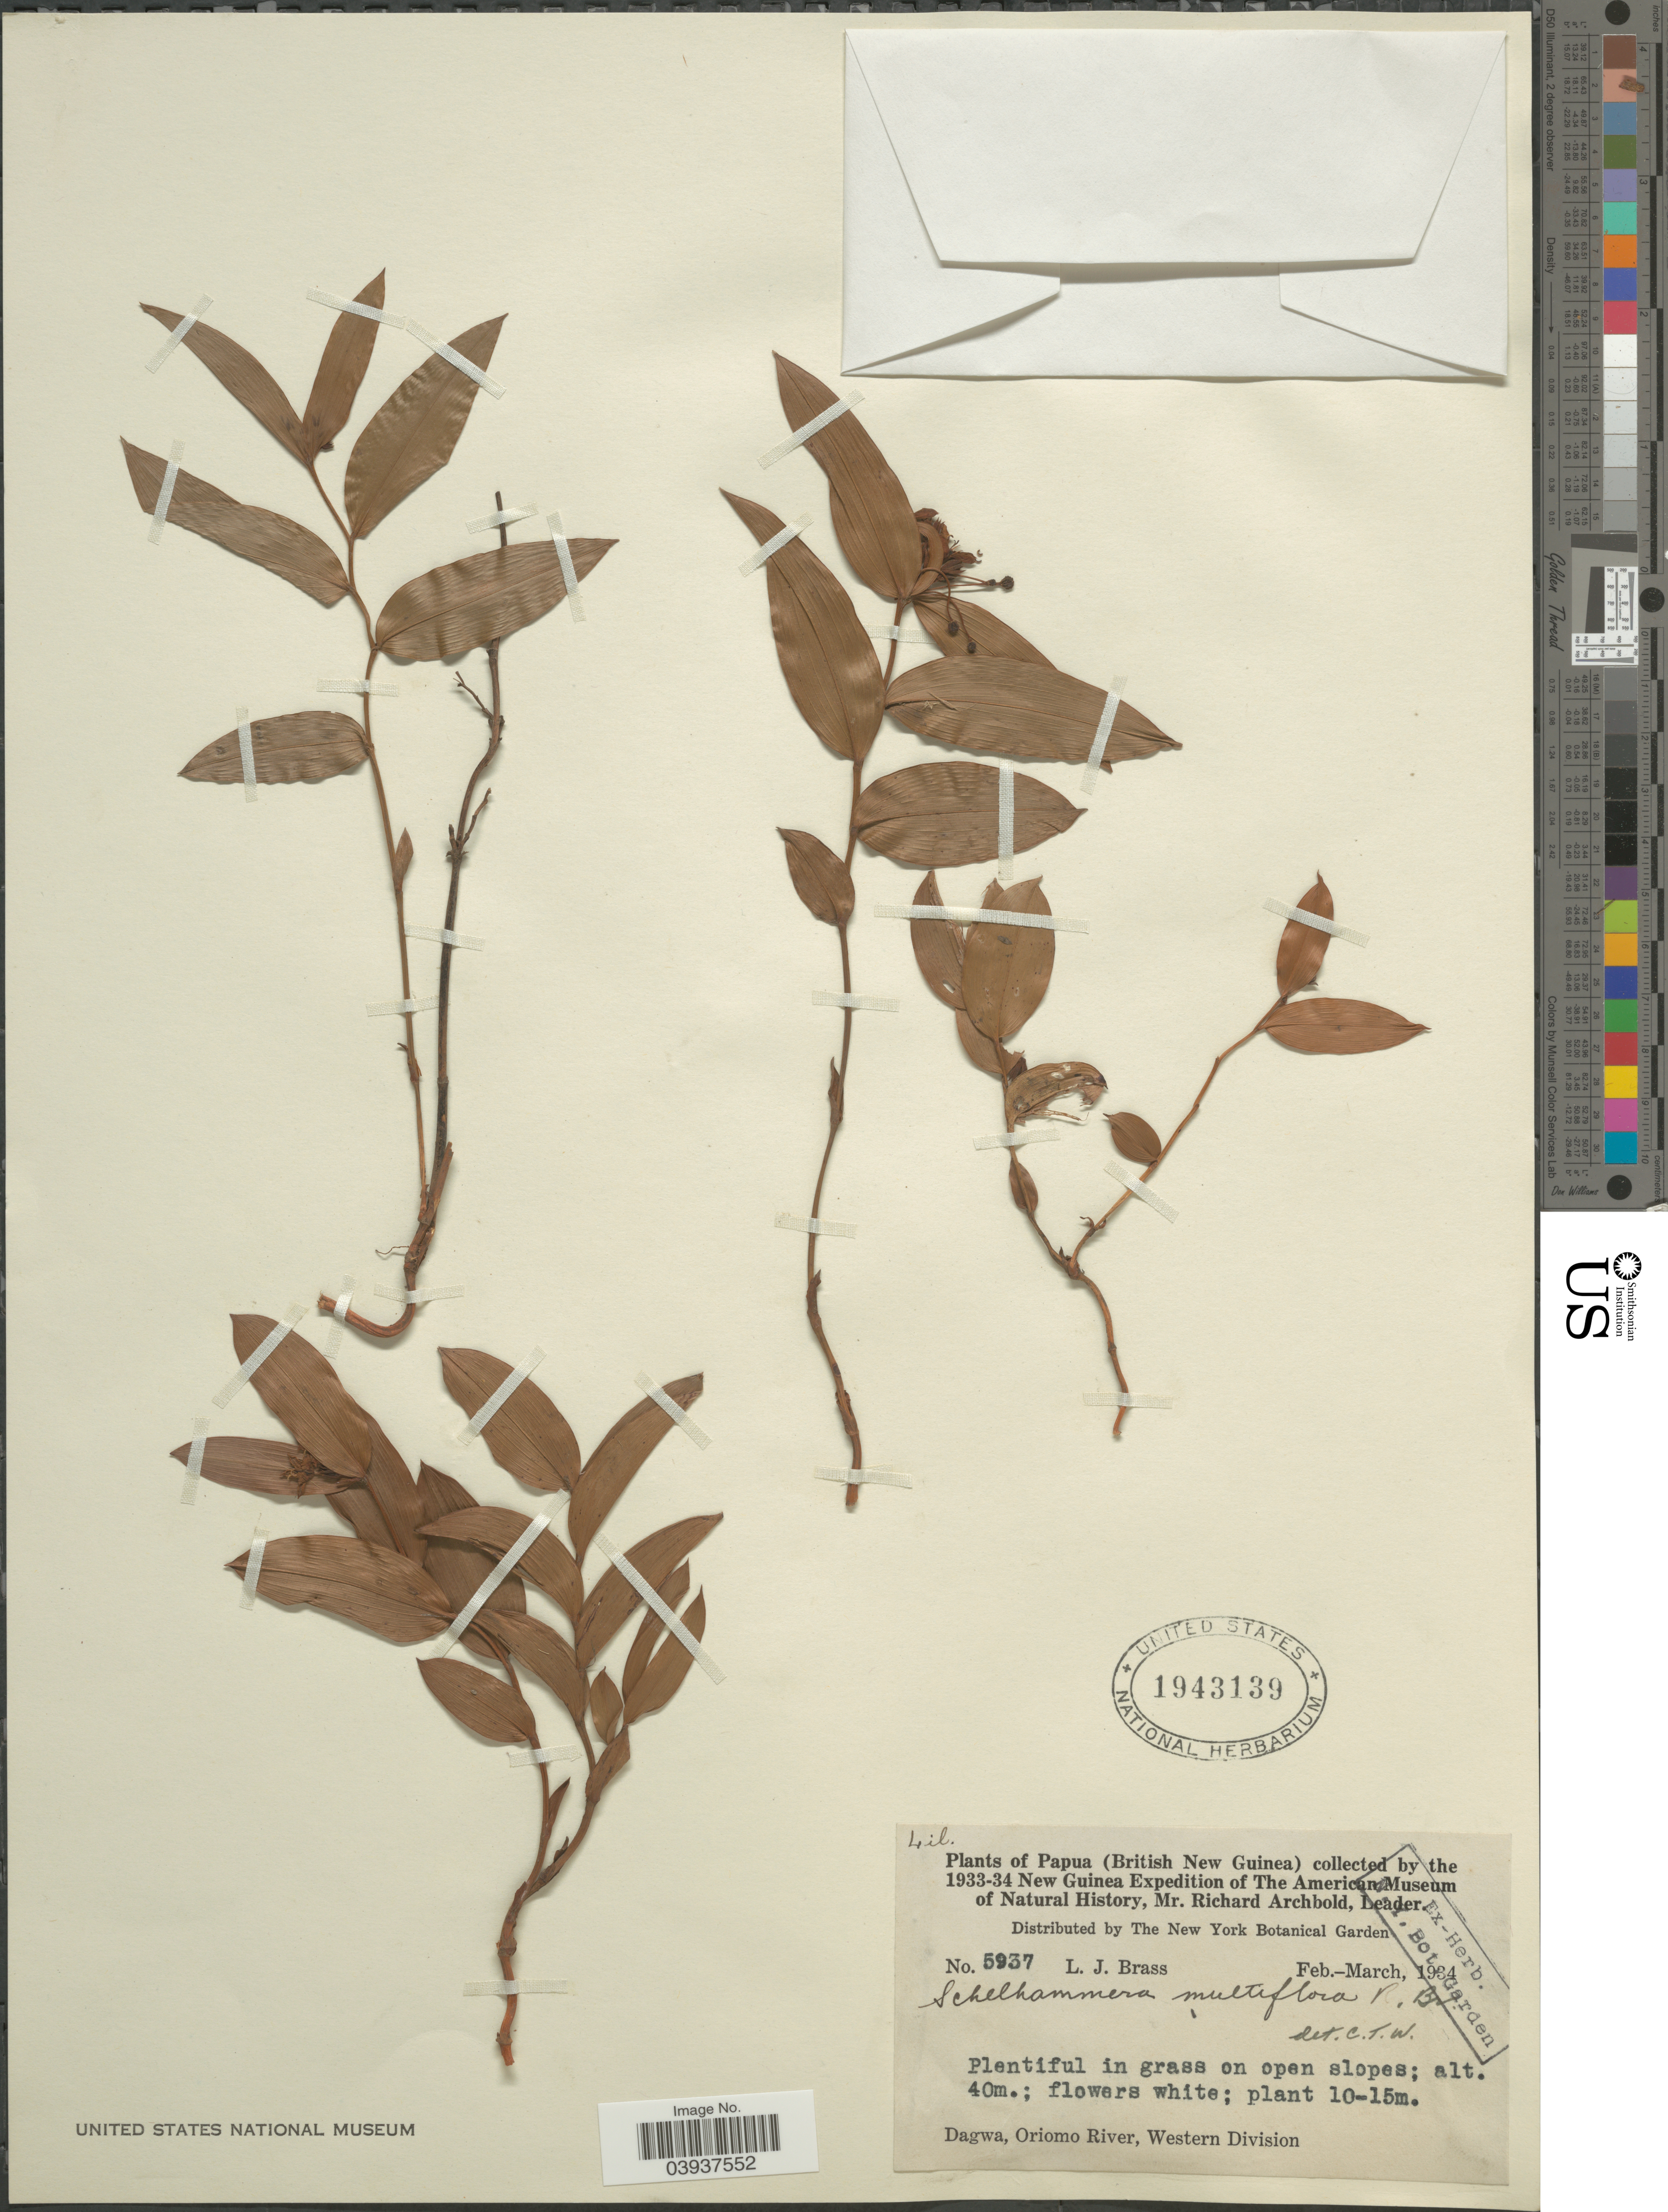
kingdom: Plantae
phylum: Tracheophyta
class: Liliopsida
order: Liliales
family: Colchicaceae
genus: Schelhammera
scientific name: Schelhammera multiflora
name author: R. Br.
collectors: L. J. Brass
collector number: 5937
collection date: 1934-02/1934-03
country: Papua New Guinea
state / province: Manus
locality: Papua (British New Guinea). Dagwa, Oriomo River, Western Division.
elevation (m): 40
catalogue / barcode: US 1943139